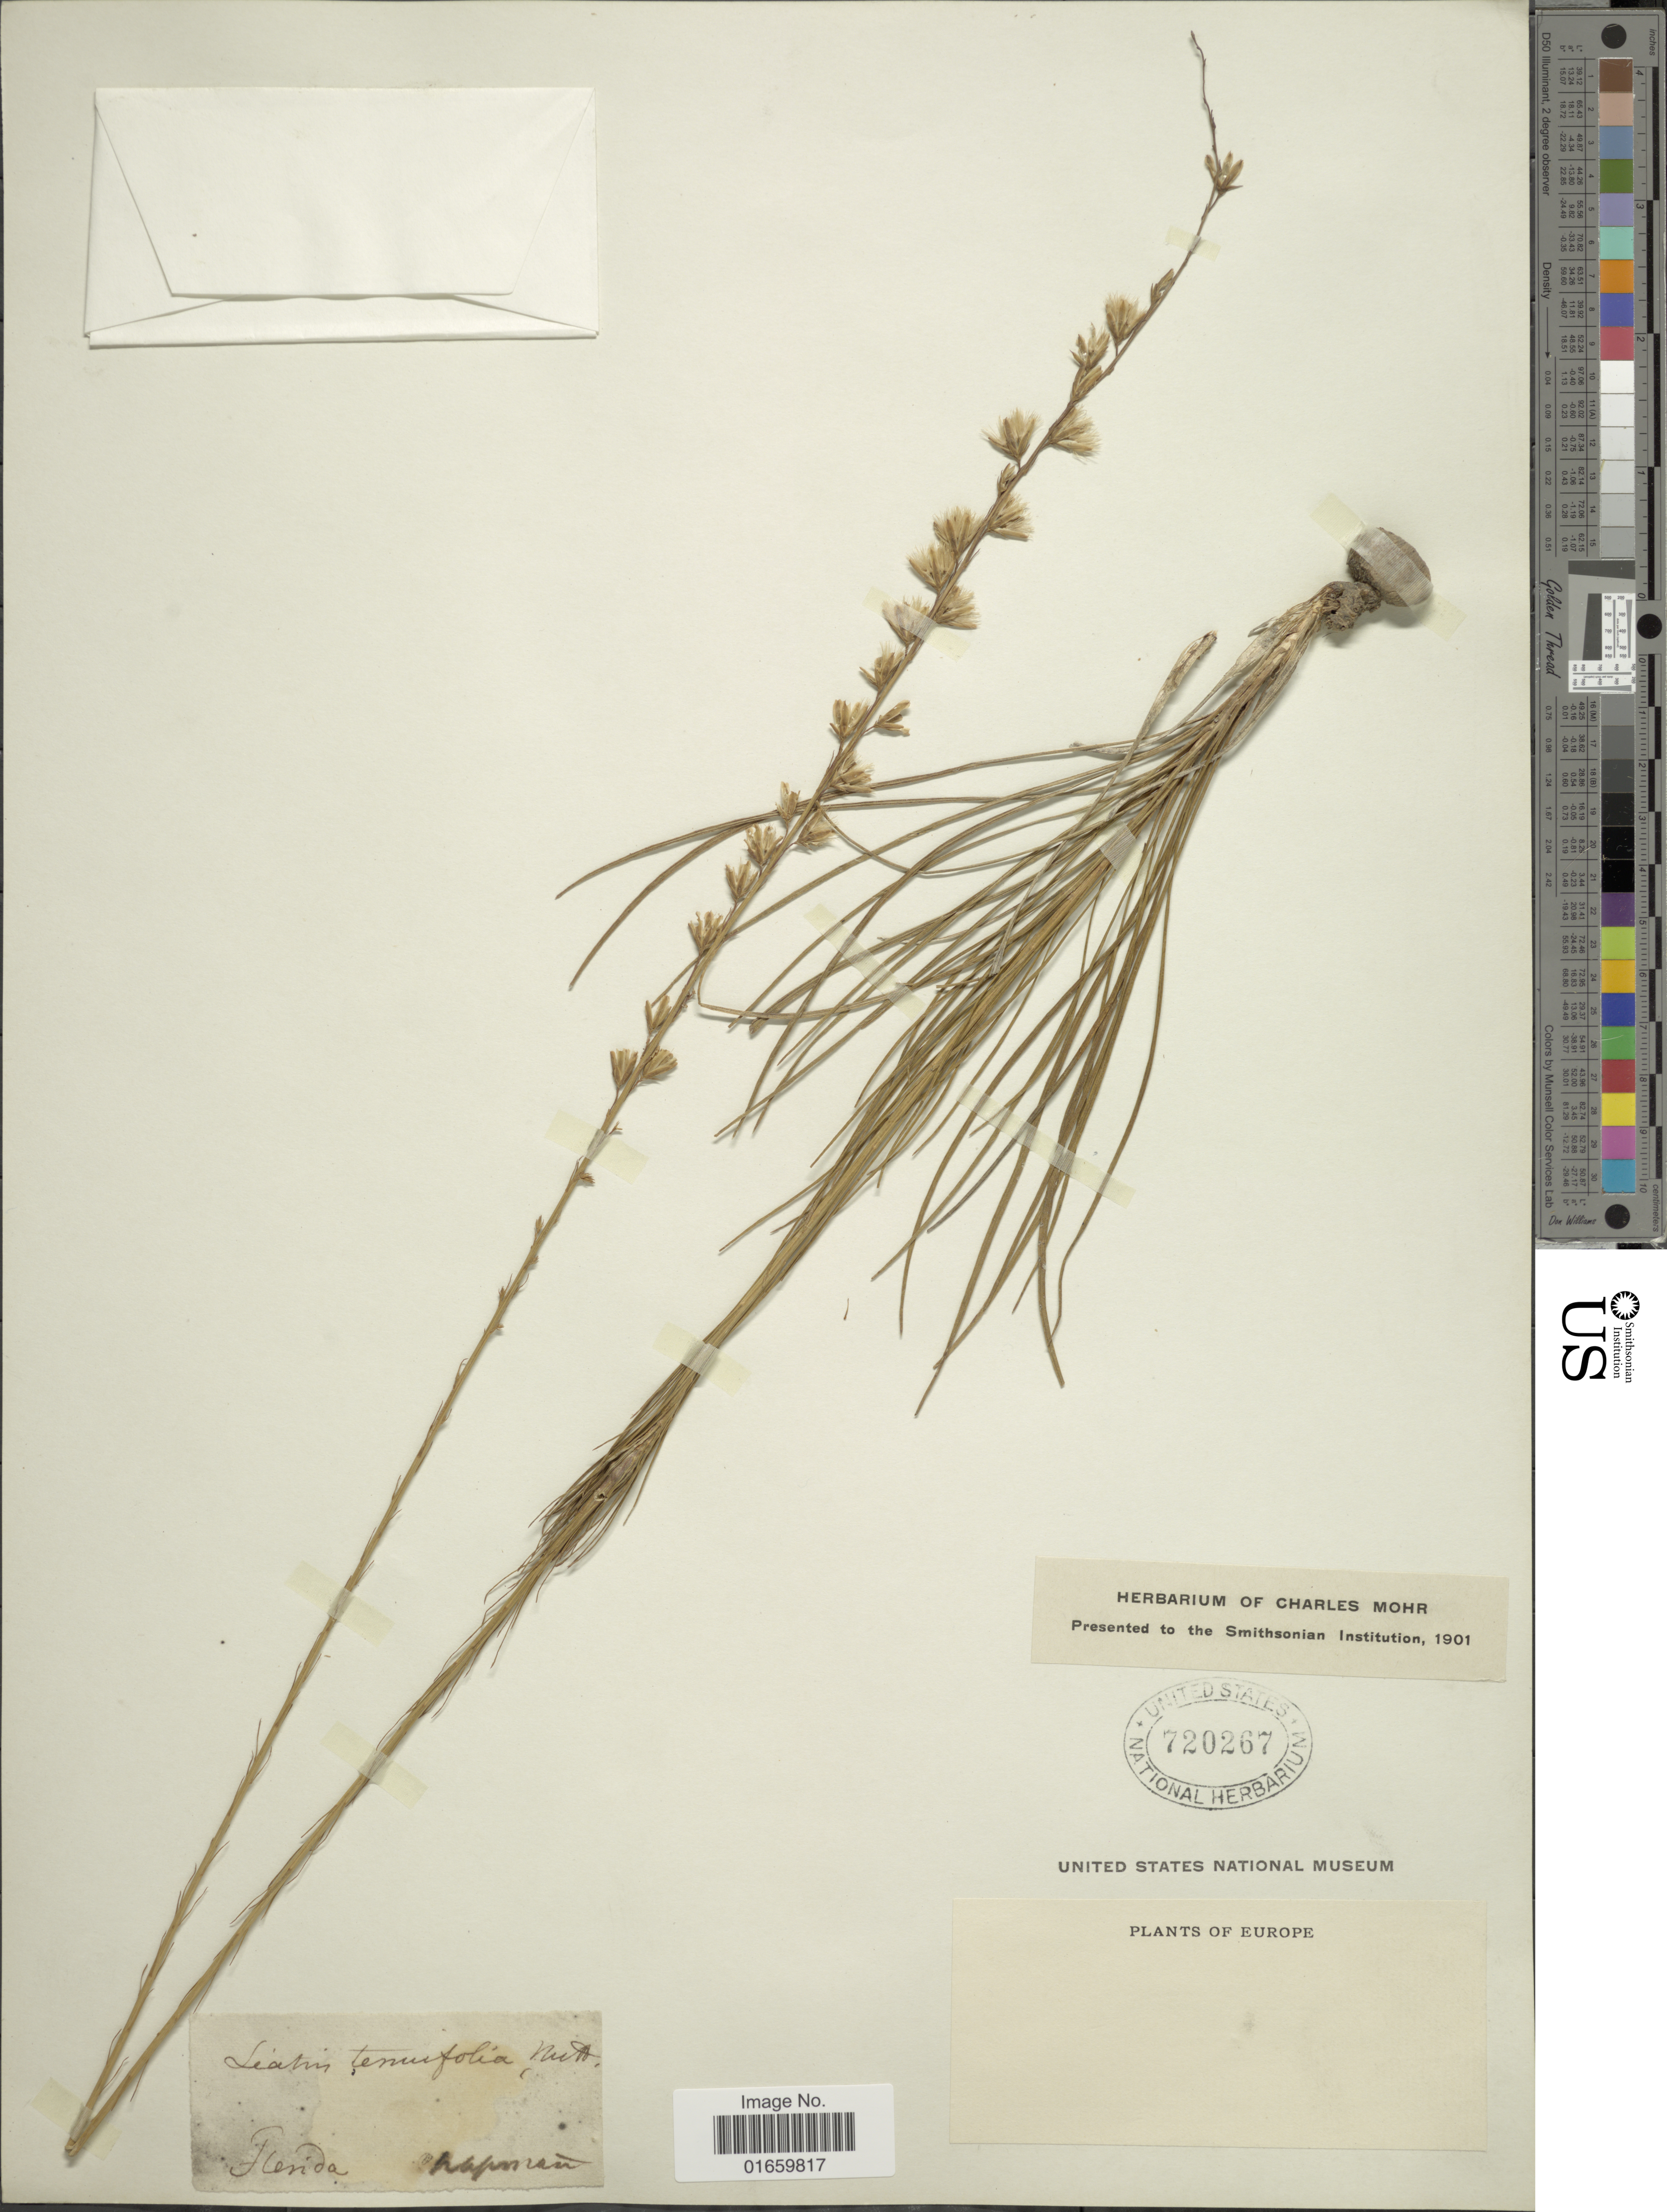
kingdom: Plantae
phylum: Tracheophyta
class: Magnoliopsida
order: Asterales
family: Asteraceae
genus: Liatris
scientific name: Liatris tenuifolia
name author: Nutt.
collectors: A. Chapman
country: United States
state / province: Florida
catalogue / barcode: US 720267